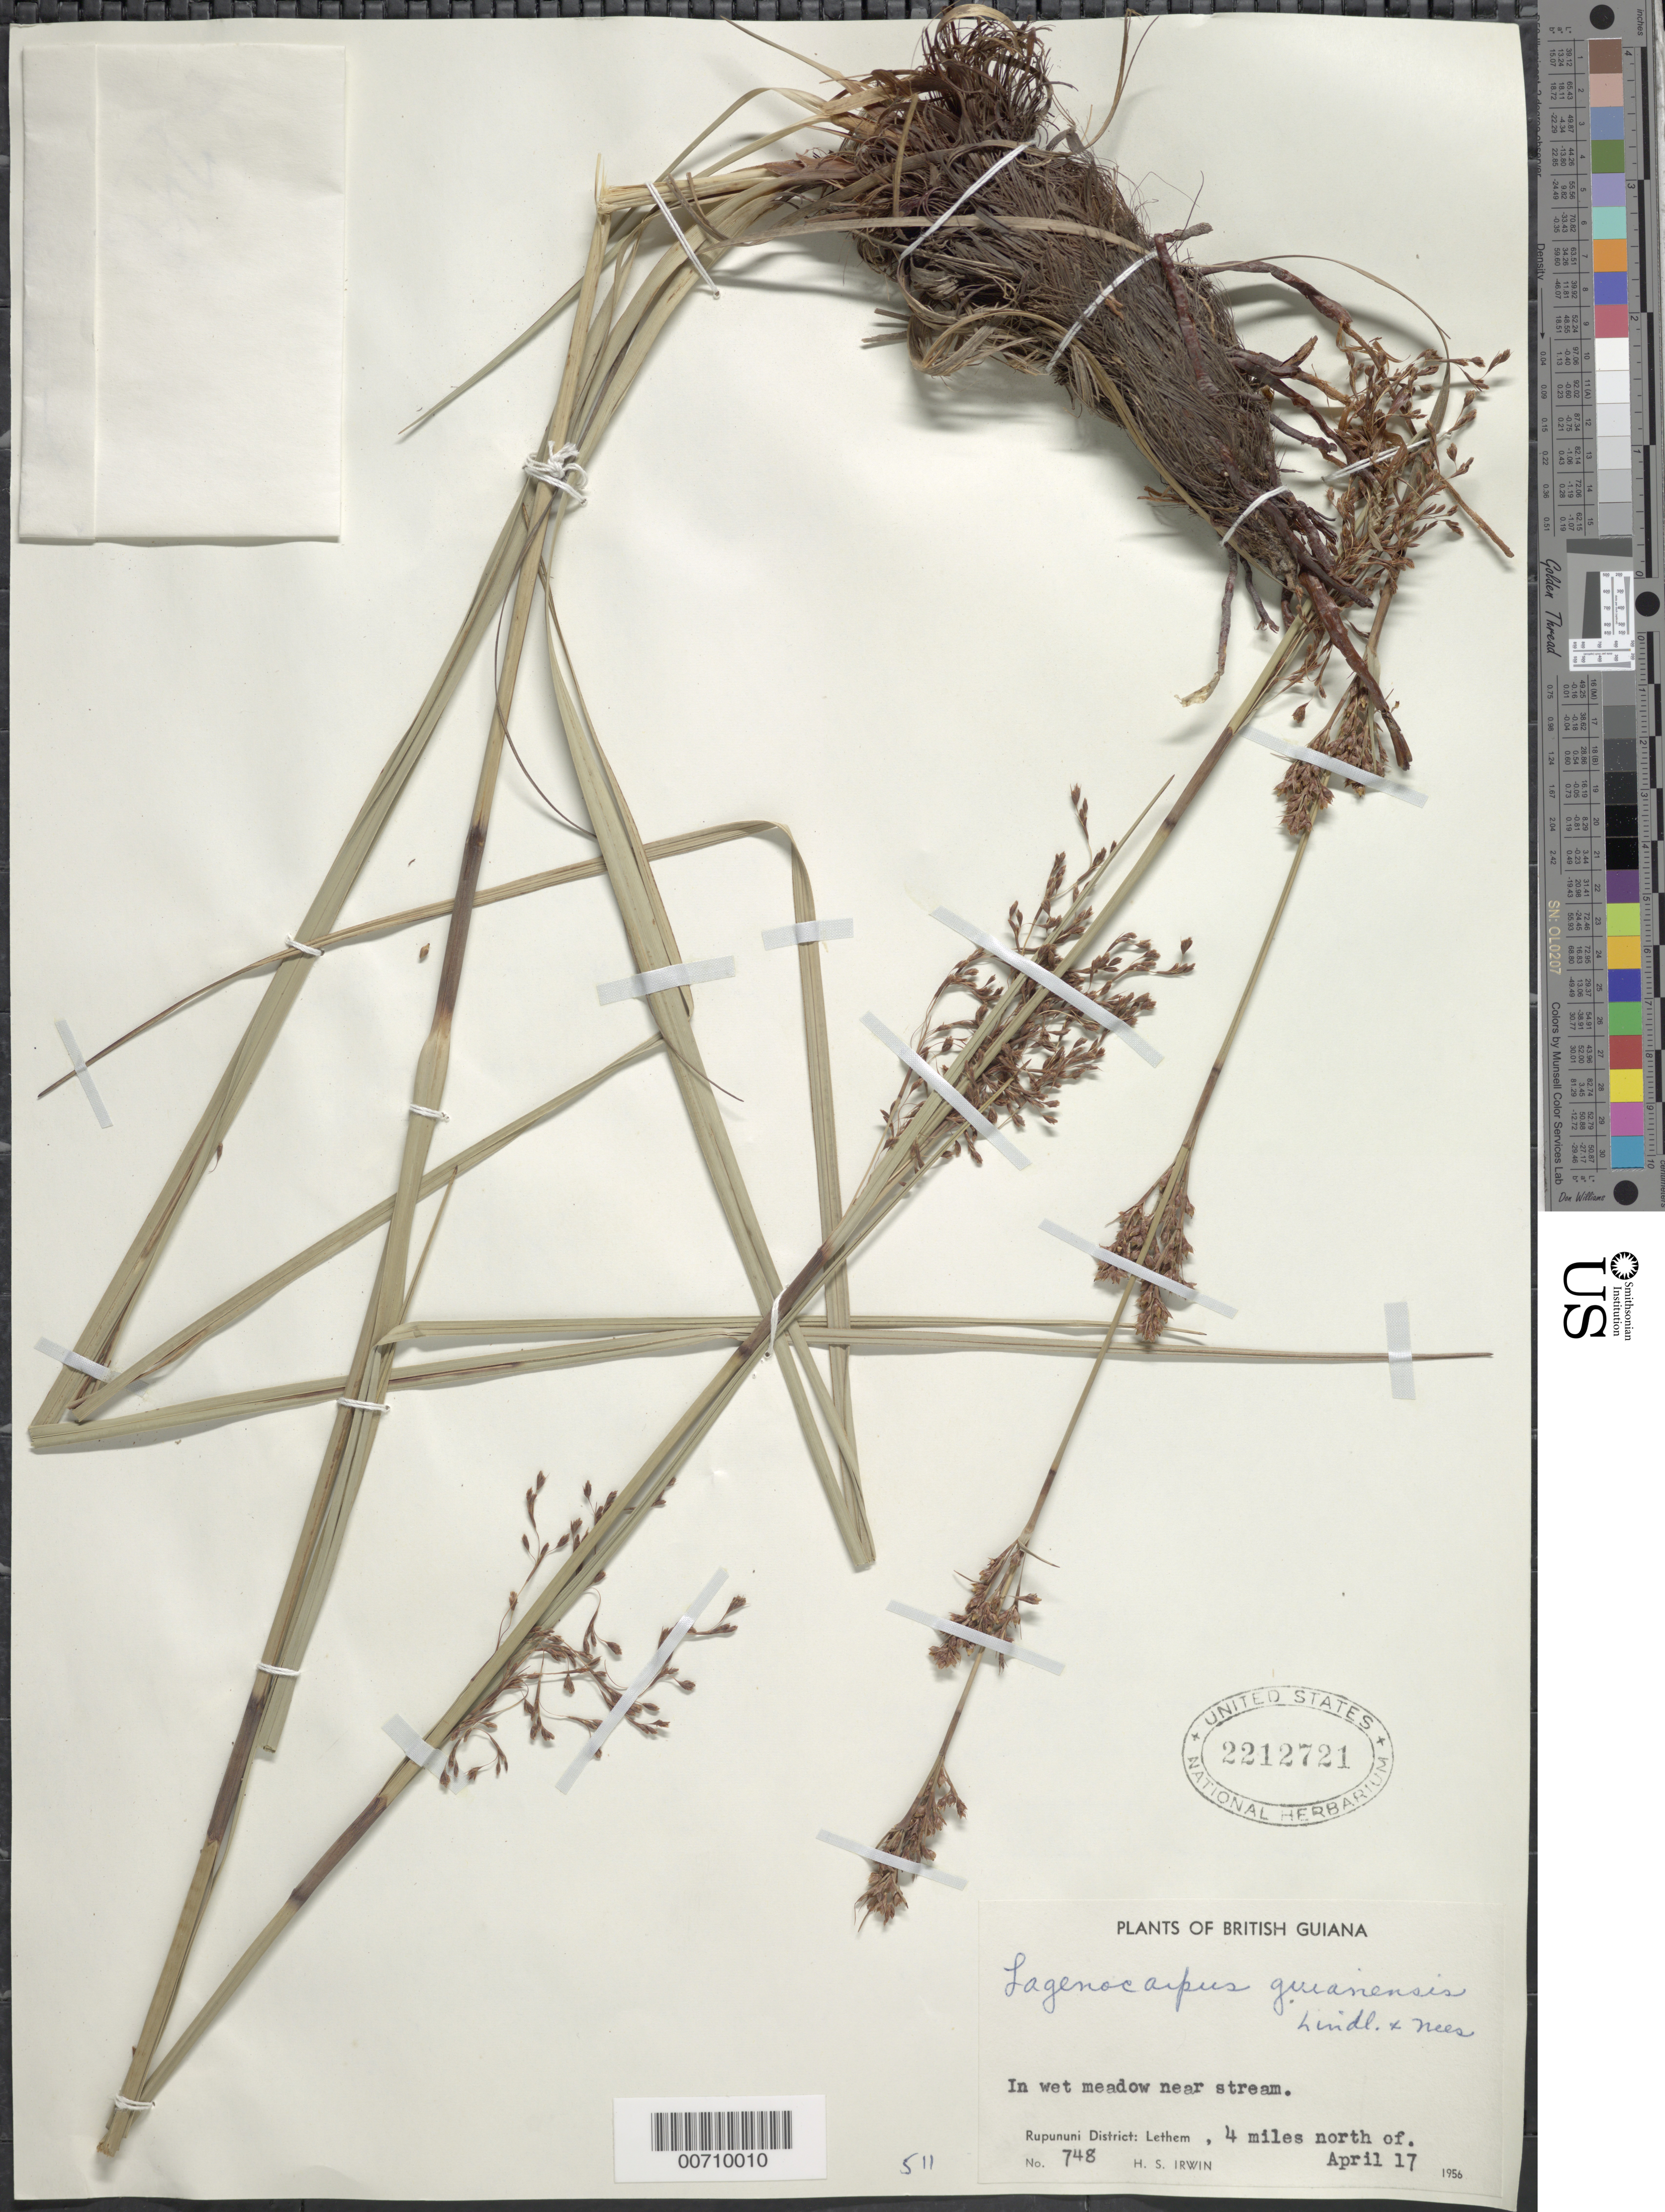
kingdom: Plantae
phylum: Tracheophyta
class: Liliopsida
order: Poales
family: Cyperaceae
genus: Lagenocarpus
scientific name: Lagenocarpus rigidus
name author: (Kunth) Nees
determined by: Costa, Suzana M.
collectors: H. Irwin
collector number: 748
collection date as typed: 17-Apr-56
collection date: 1956-04-17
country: Guyana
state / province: U. Takutu-U. Essequibo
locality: Rupununi Dist., 4 mi. N of Lethem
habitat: Wet meadow near stream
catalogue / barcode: US 2212721